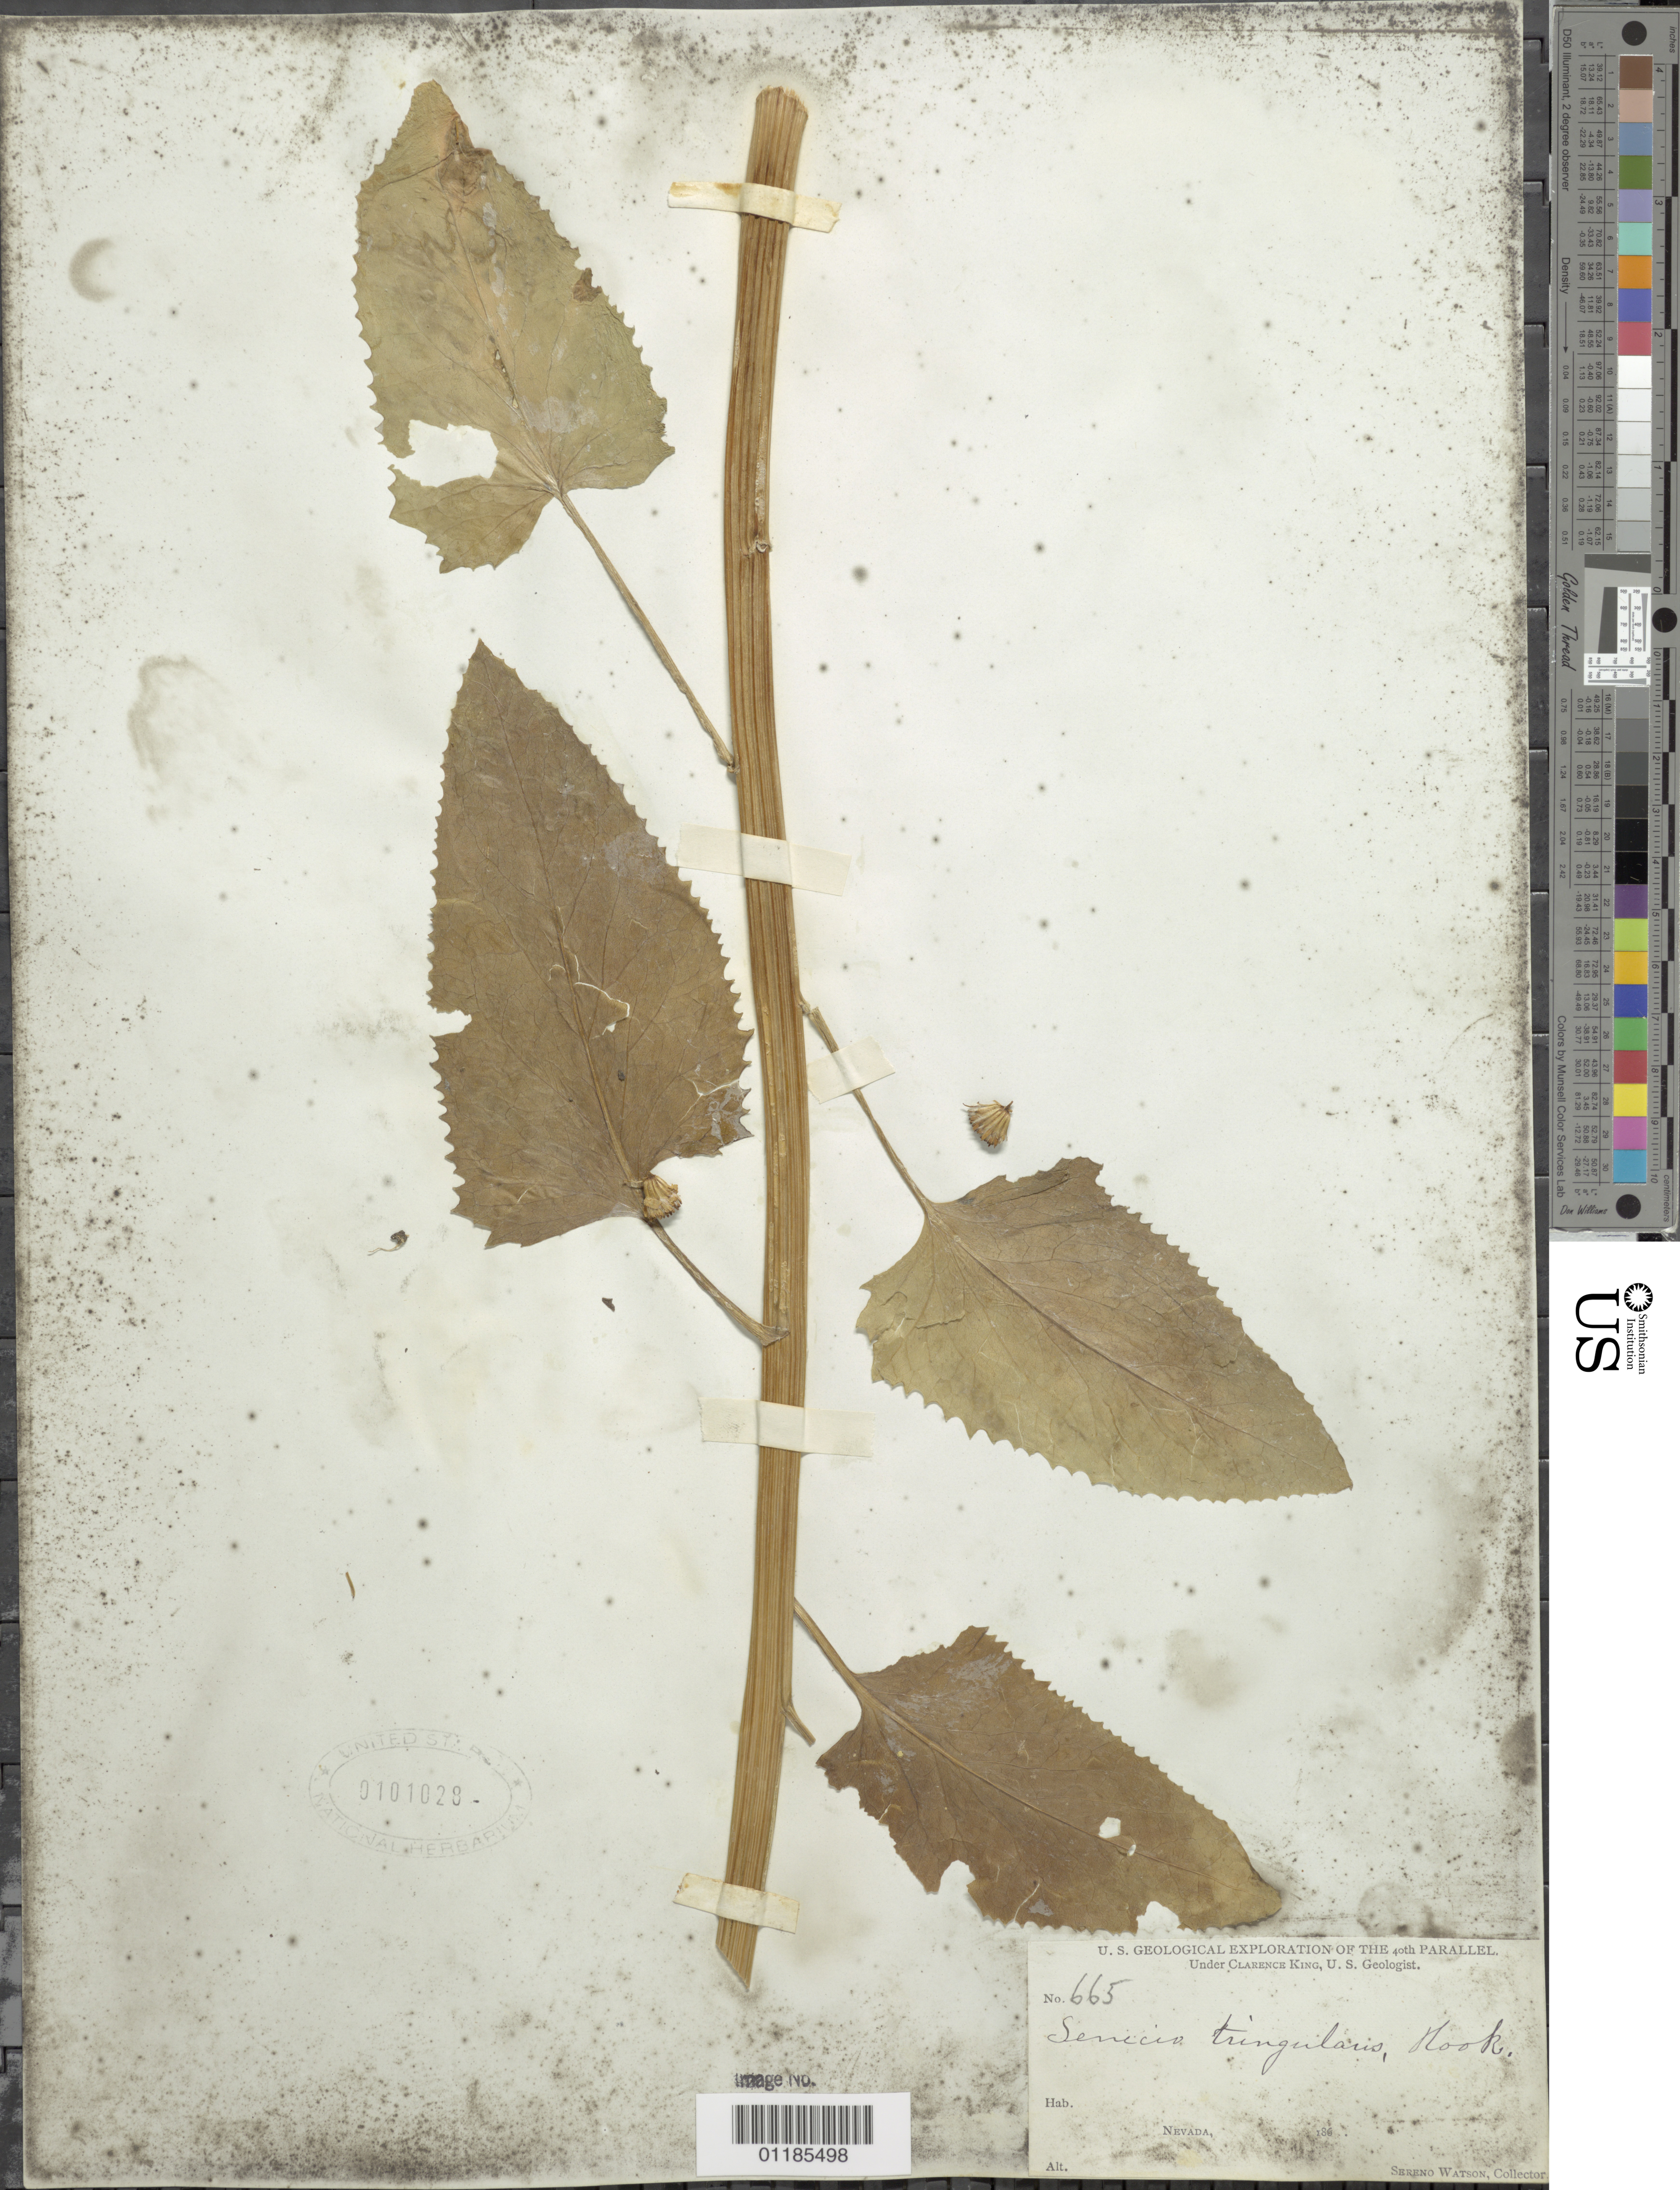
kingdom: Plantae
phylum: Tracheophyta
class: Magnoliopsida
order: Asterales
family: Asteraceae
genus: Senecio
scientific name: Senecio triangularis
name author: Hook.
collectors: S. Watson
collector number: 665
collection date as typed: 186-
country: United States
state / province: Nevada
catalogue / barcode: US 101028